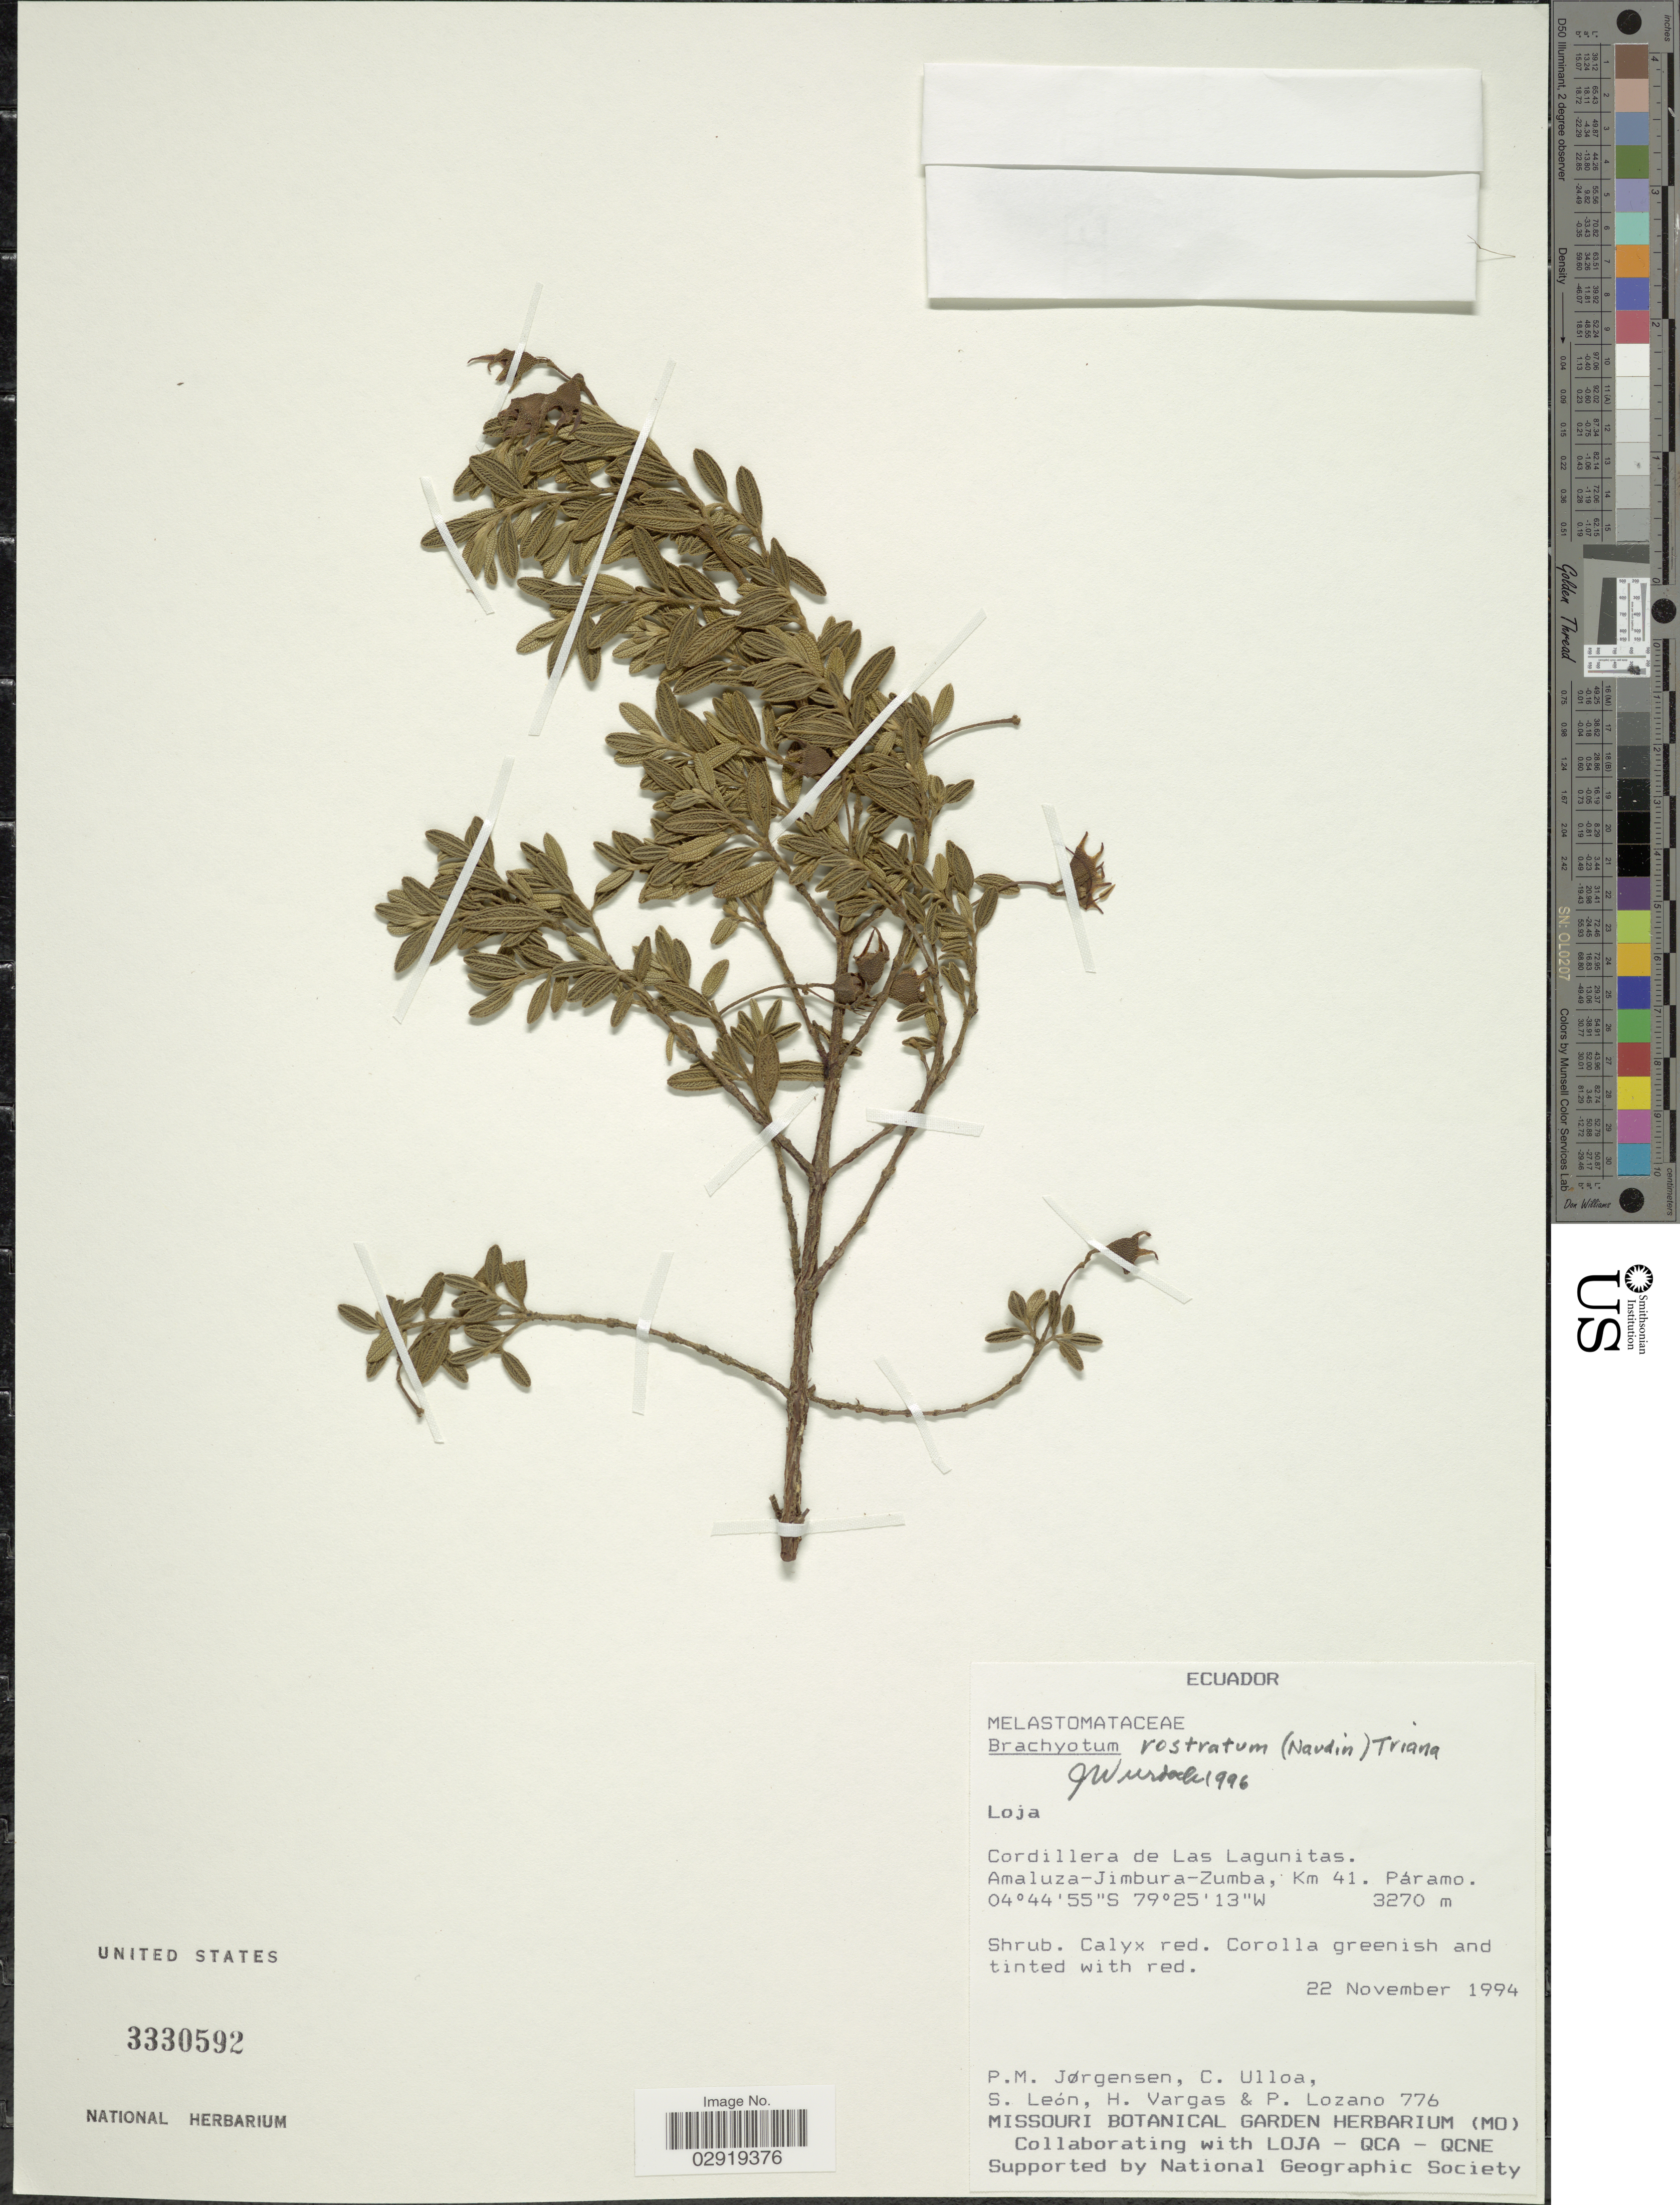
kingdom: Plantae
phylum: Tracheophyta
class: Magnoliopsida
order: Myrtales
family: Melastomataceae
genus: Brachyotum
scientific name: Brachyotum rostratum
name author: (Naudin) Triana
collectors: P. Jørgensen, C. Ulloa, S. León, H. Vargas & P. Lozano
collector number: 776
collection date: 1994-11-22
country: Ecuador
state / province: Loja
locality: Cordillera de Las Lagunitas. Amaluza-Jimbura-Zumba, km 41.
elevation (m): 3270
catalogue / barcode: US 3330592